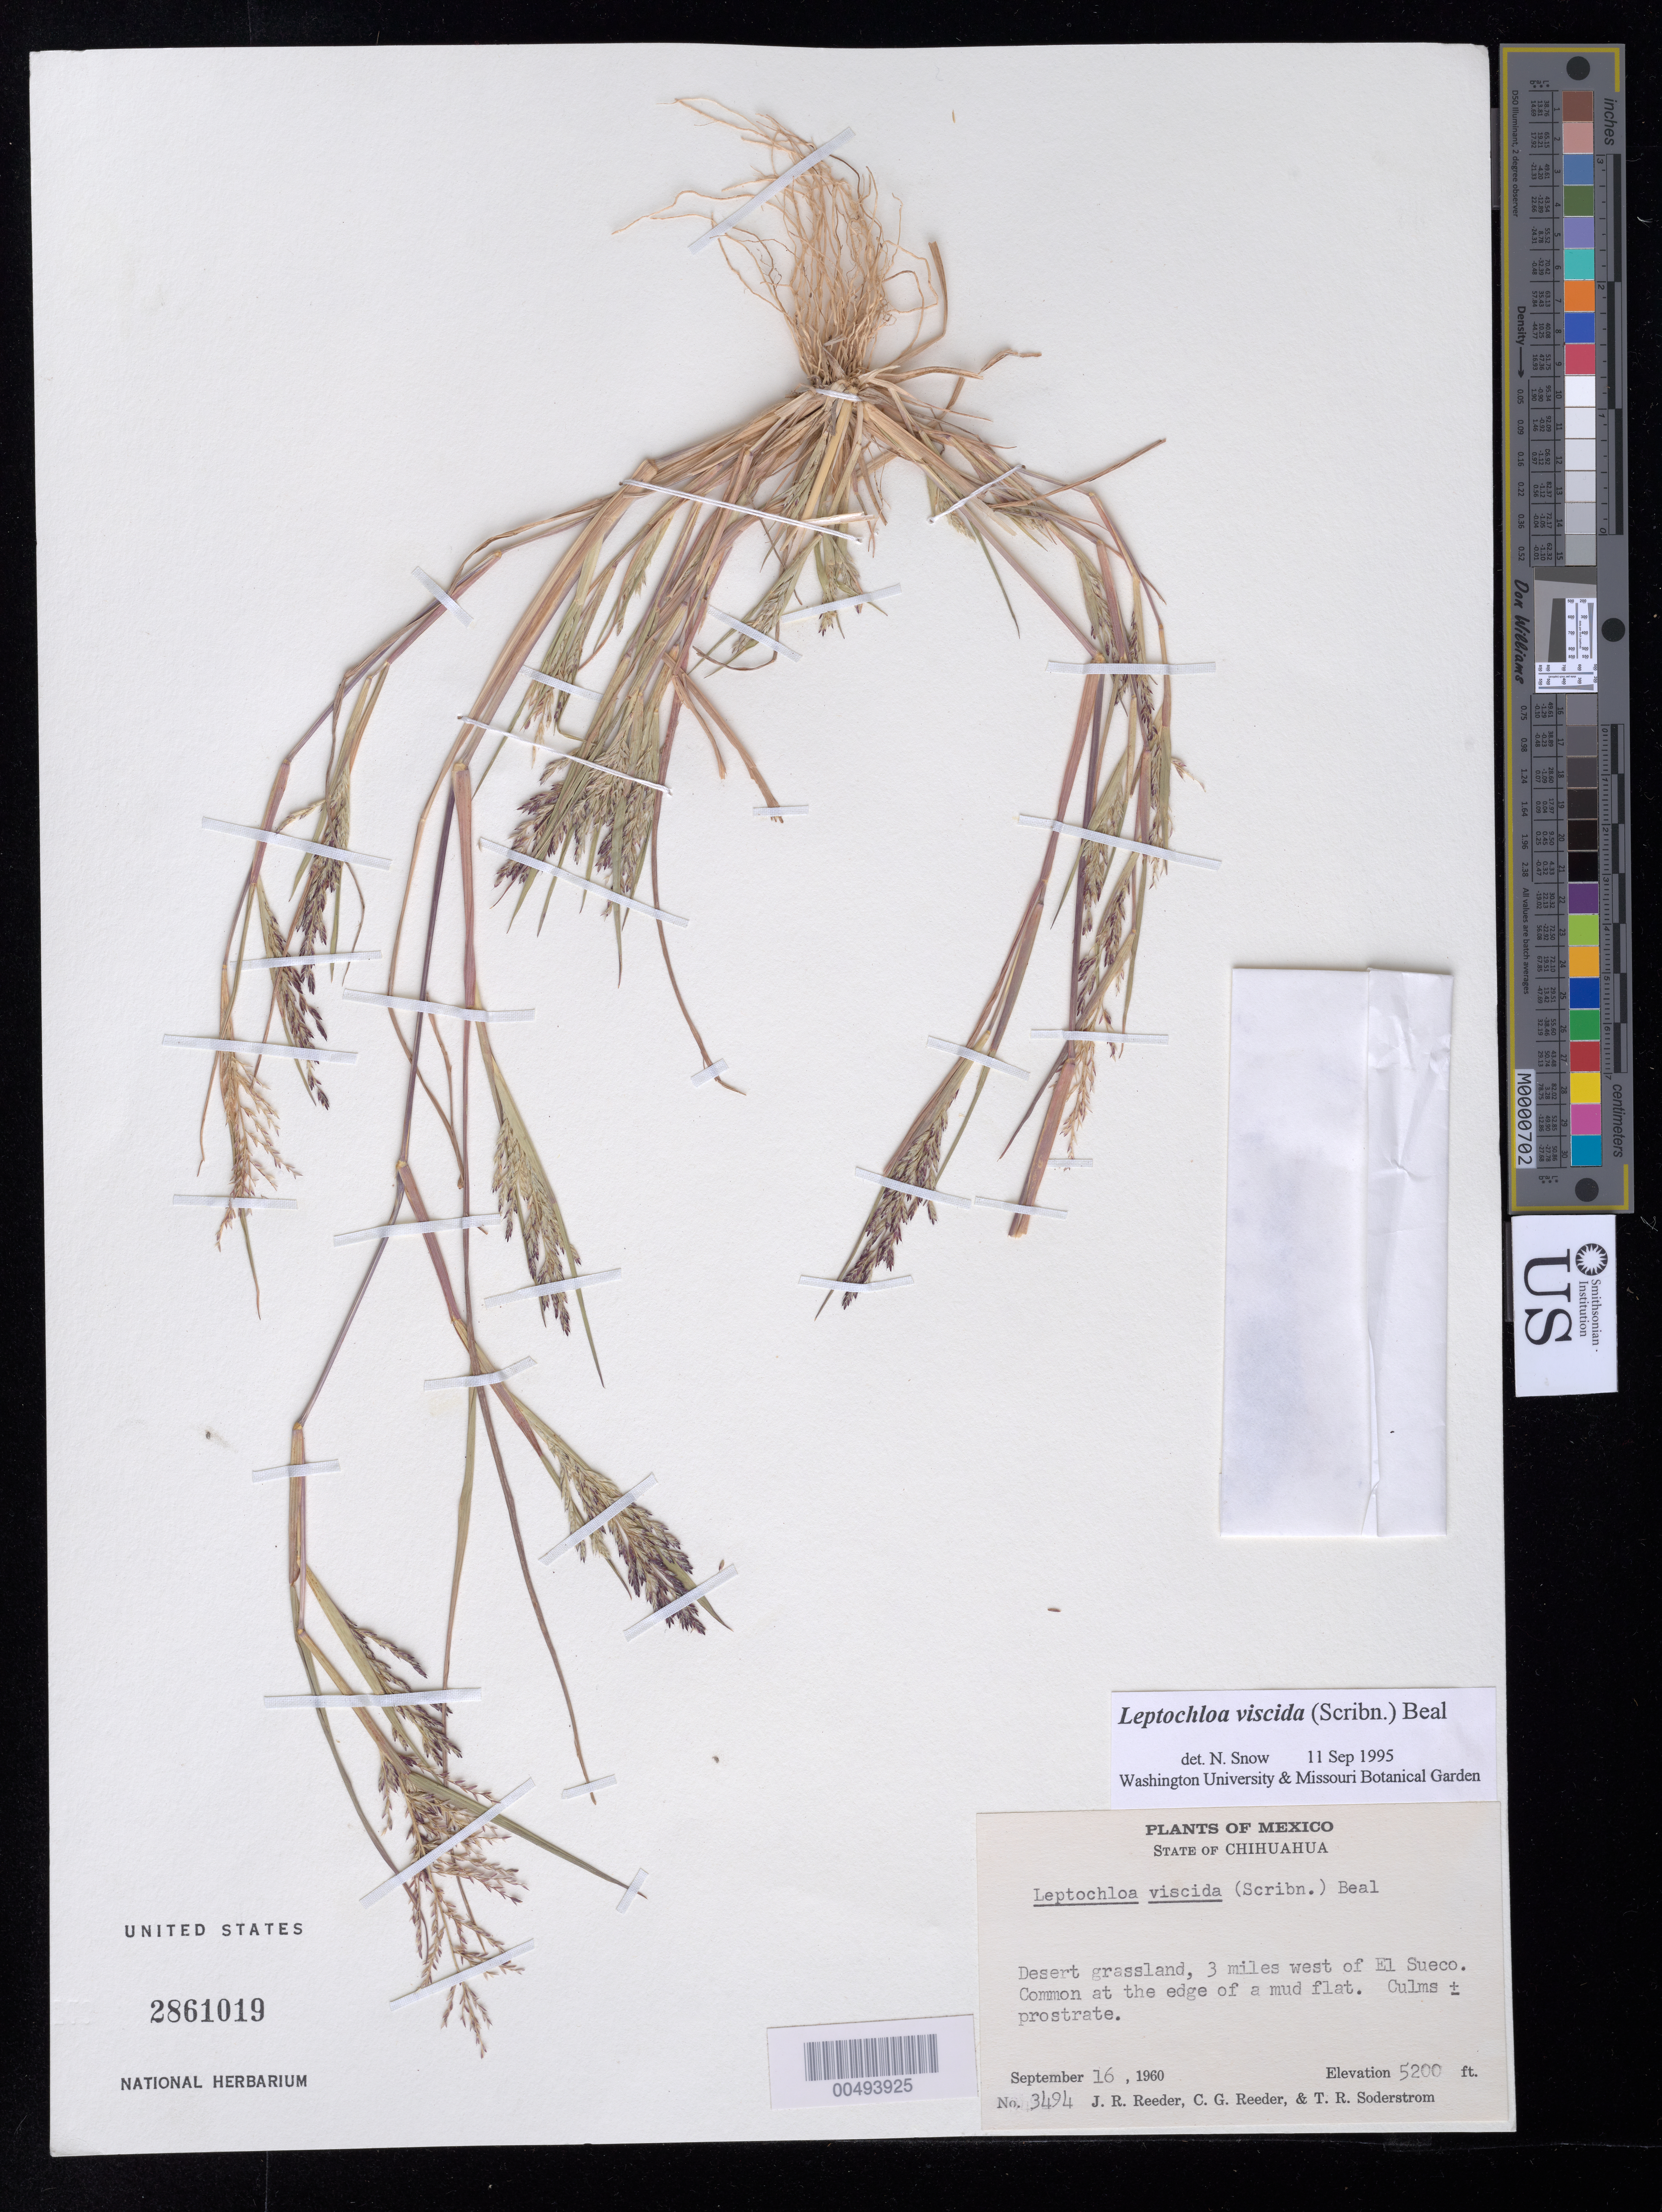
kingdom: Plantae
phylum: Tracheophyta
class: Liliopsida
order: Poales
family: Poaceae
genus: Leptochloa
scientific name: Leptochloa viscida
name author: (Scribn.) W.J. Beal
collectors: J. R. Reeder, C. G. Reeder & T. R. Soderstrom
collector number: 3494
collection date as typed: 16 Sep 1960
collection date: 1960-09-16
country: Mexico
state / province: Chihuahua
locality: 3 mi W of El Sueco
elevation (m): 1585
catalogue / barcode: US 2861019